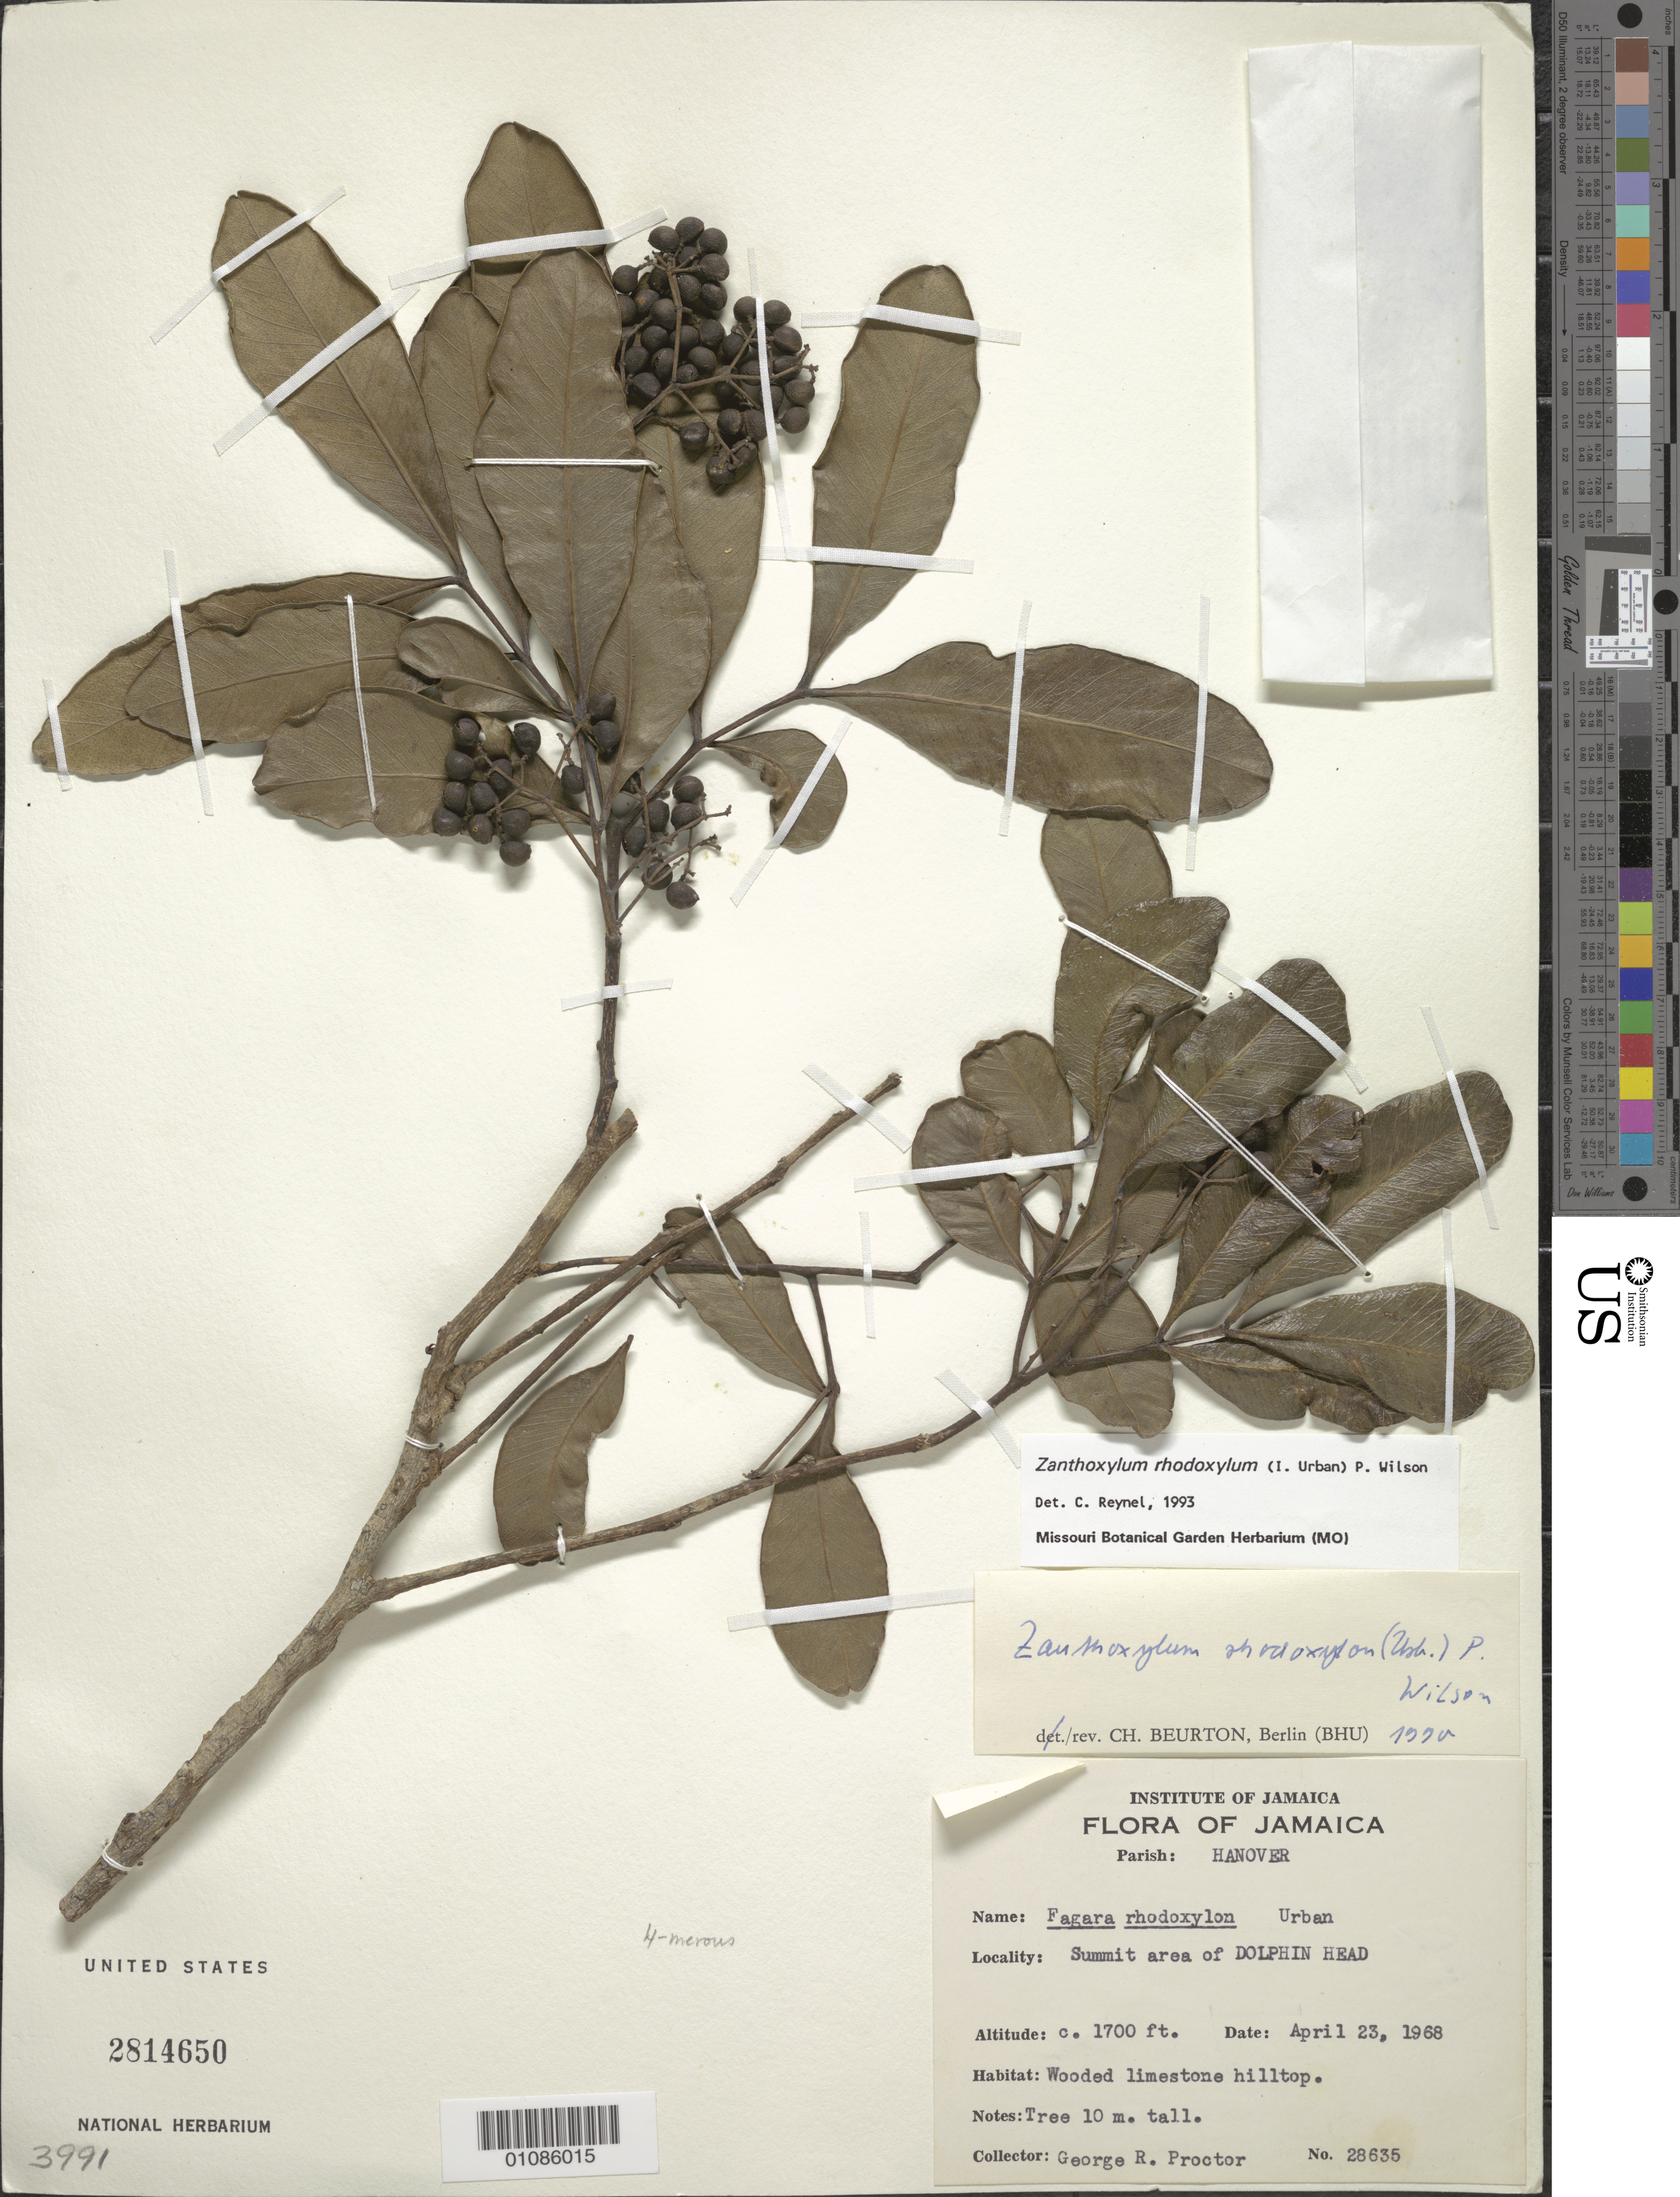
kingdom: Plantae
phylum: Tracheophyta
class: Magnoliopsida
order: Sapindales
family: Rutaceae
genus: Zanthoxylum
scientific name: Zanthoxylum rhodoxylon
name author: (Urb.) P. Wilson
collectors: G. R. Proctor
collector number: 28635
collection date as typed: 23 Apr 1968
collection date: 1968-04-23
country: Jamaica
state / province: Hanover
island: Jamaica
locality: summit area of Dolphin head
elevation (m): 518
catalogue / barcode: US 2814650